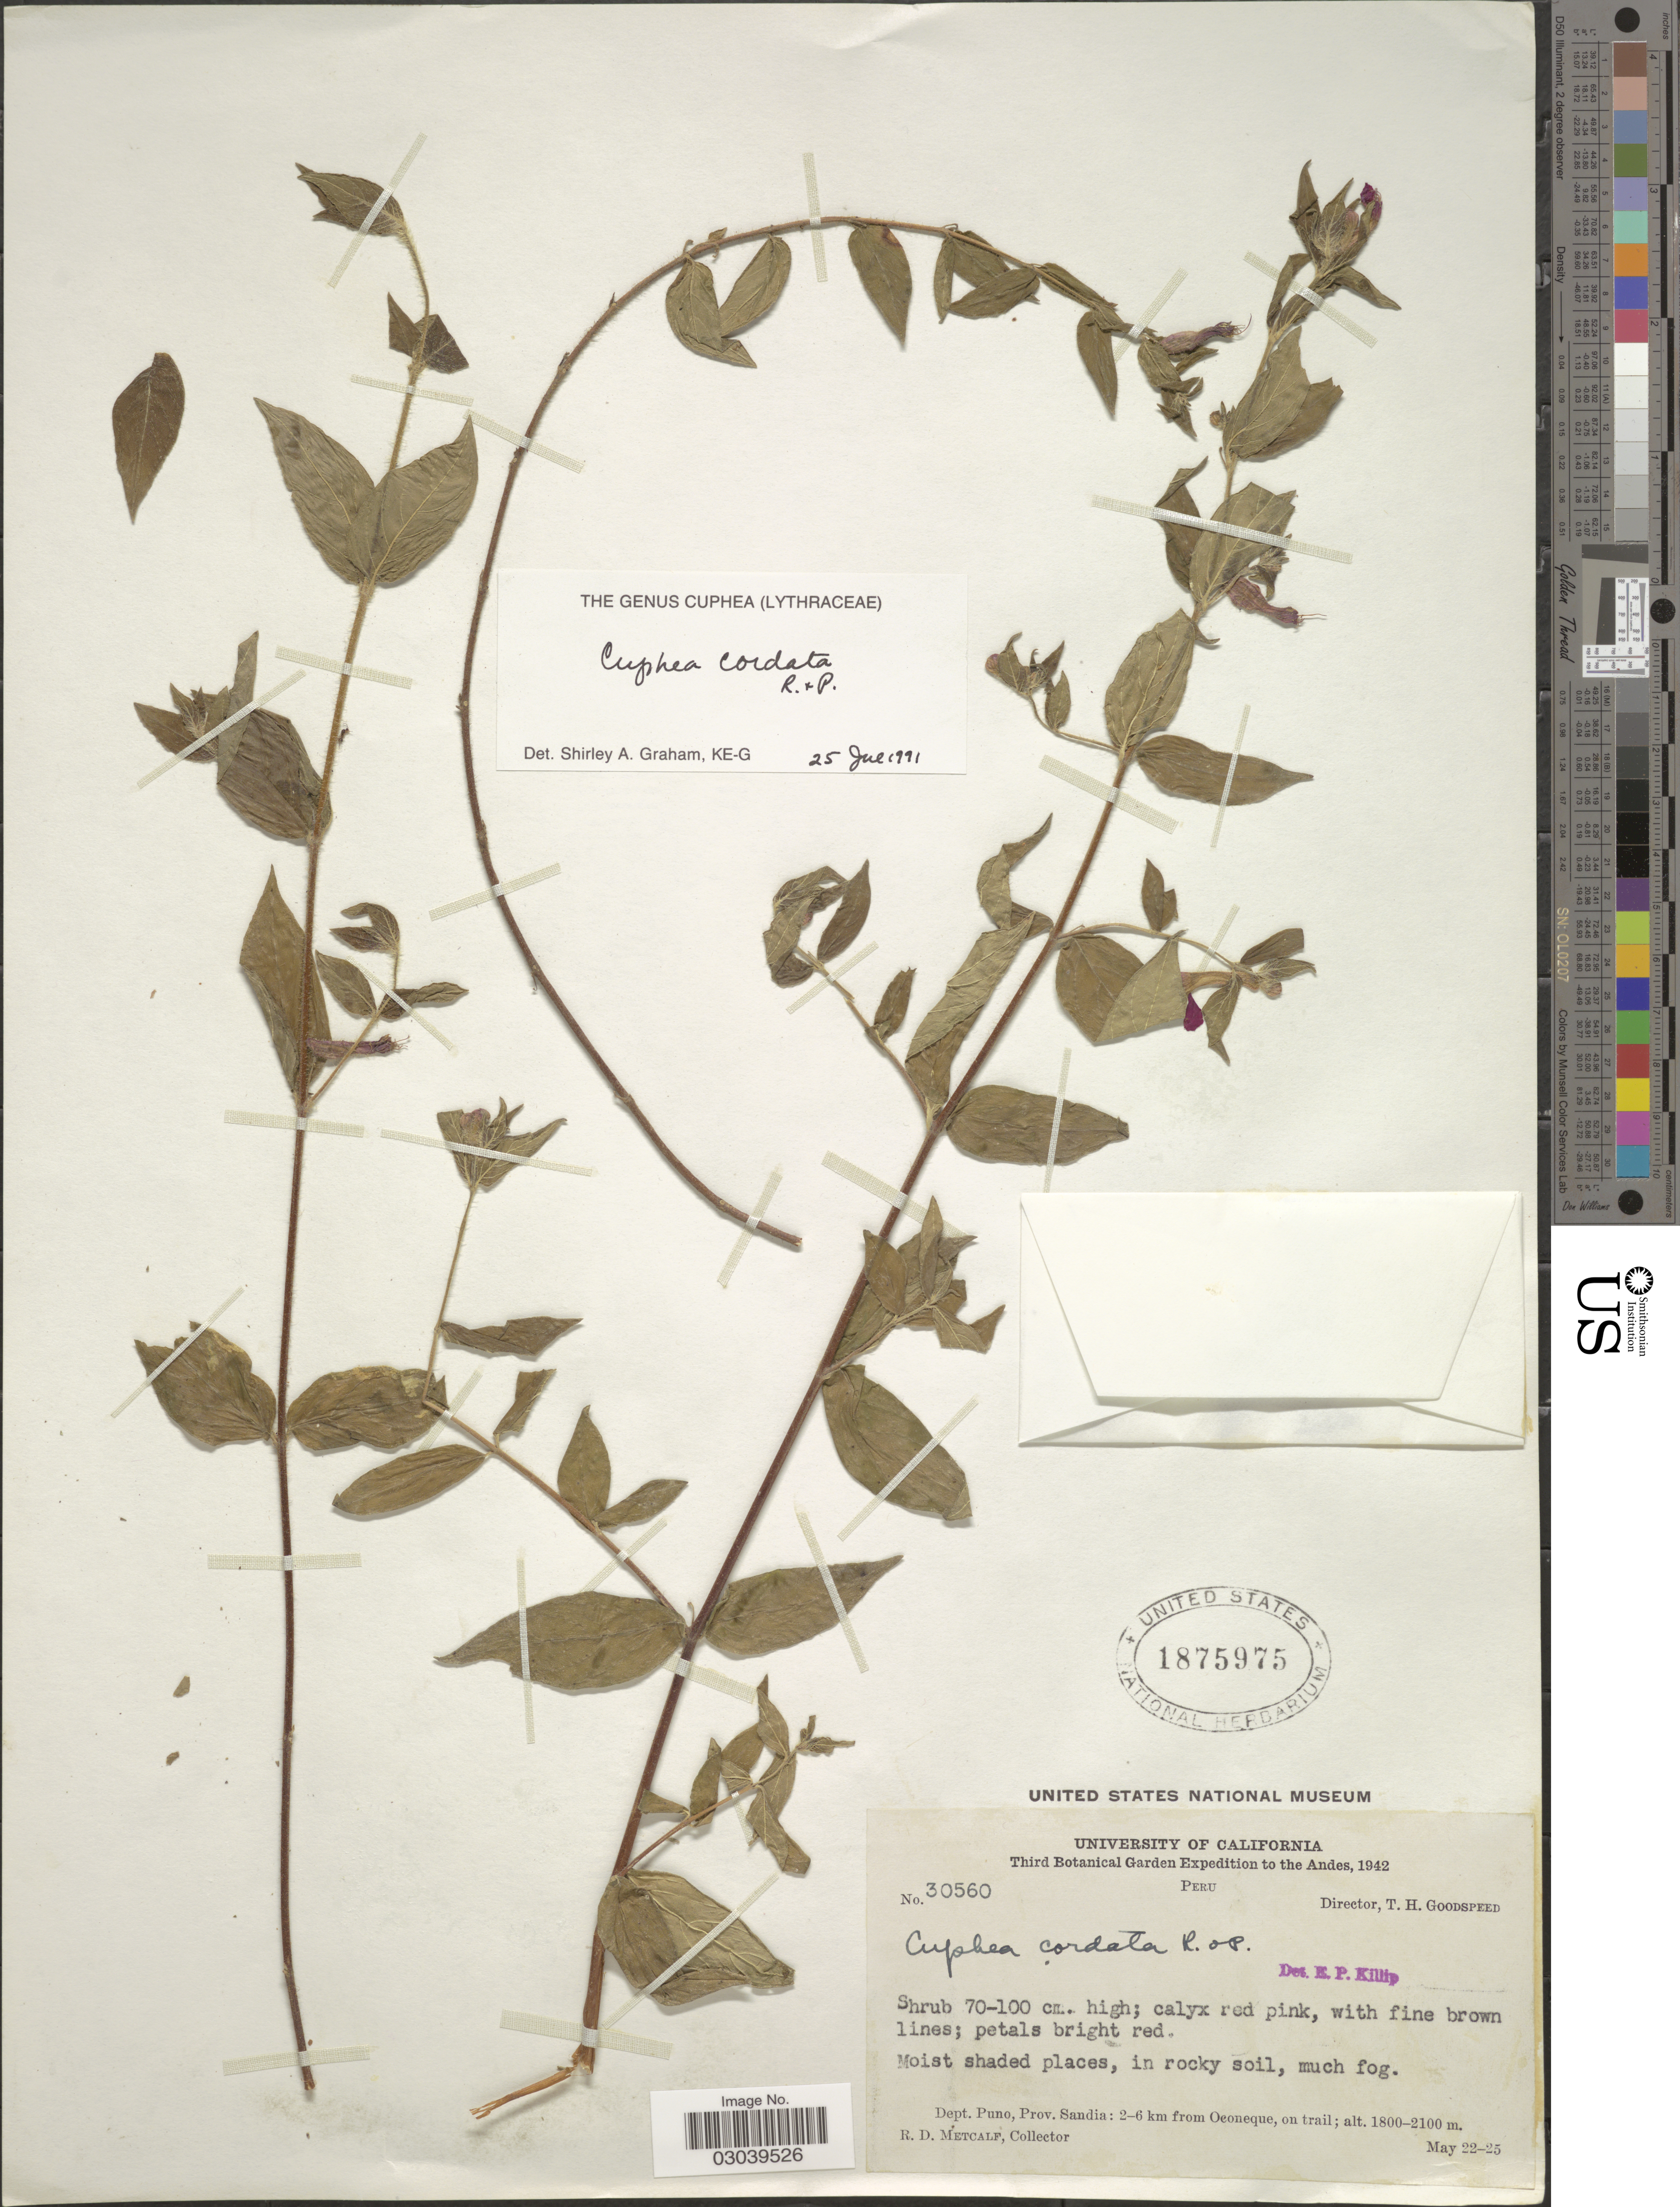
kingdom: Plantae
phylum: Tracheophyta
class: Magnoliopsida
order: Myrtales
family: Lythraceae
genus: Cuphea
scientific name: Cuphea cordata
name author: Ruiz & Pav.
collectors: R. D. Metcalf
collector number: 30560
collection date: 1942-05-22/1942-05-25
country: Peru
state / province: Puno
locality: Andes. Dept. Puno, Prov. Sandia: 2-6 km from Oconeque, on trail.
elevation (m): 1800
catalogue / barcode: US 1875975